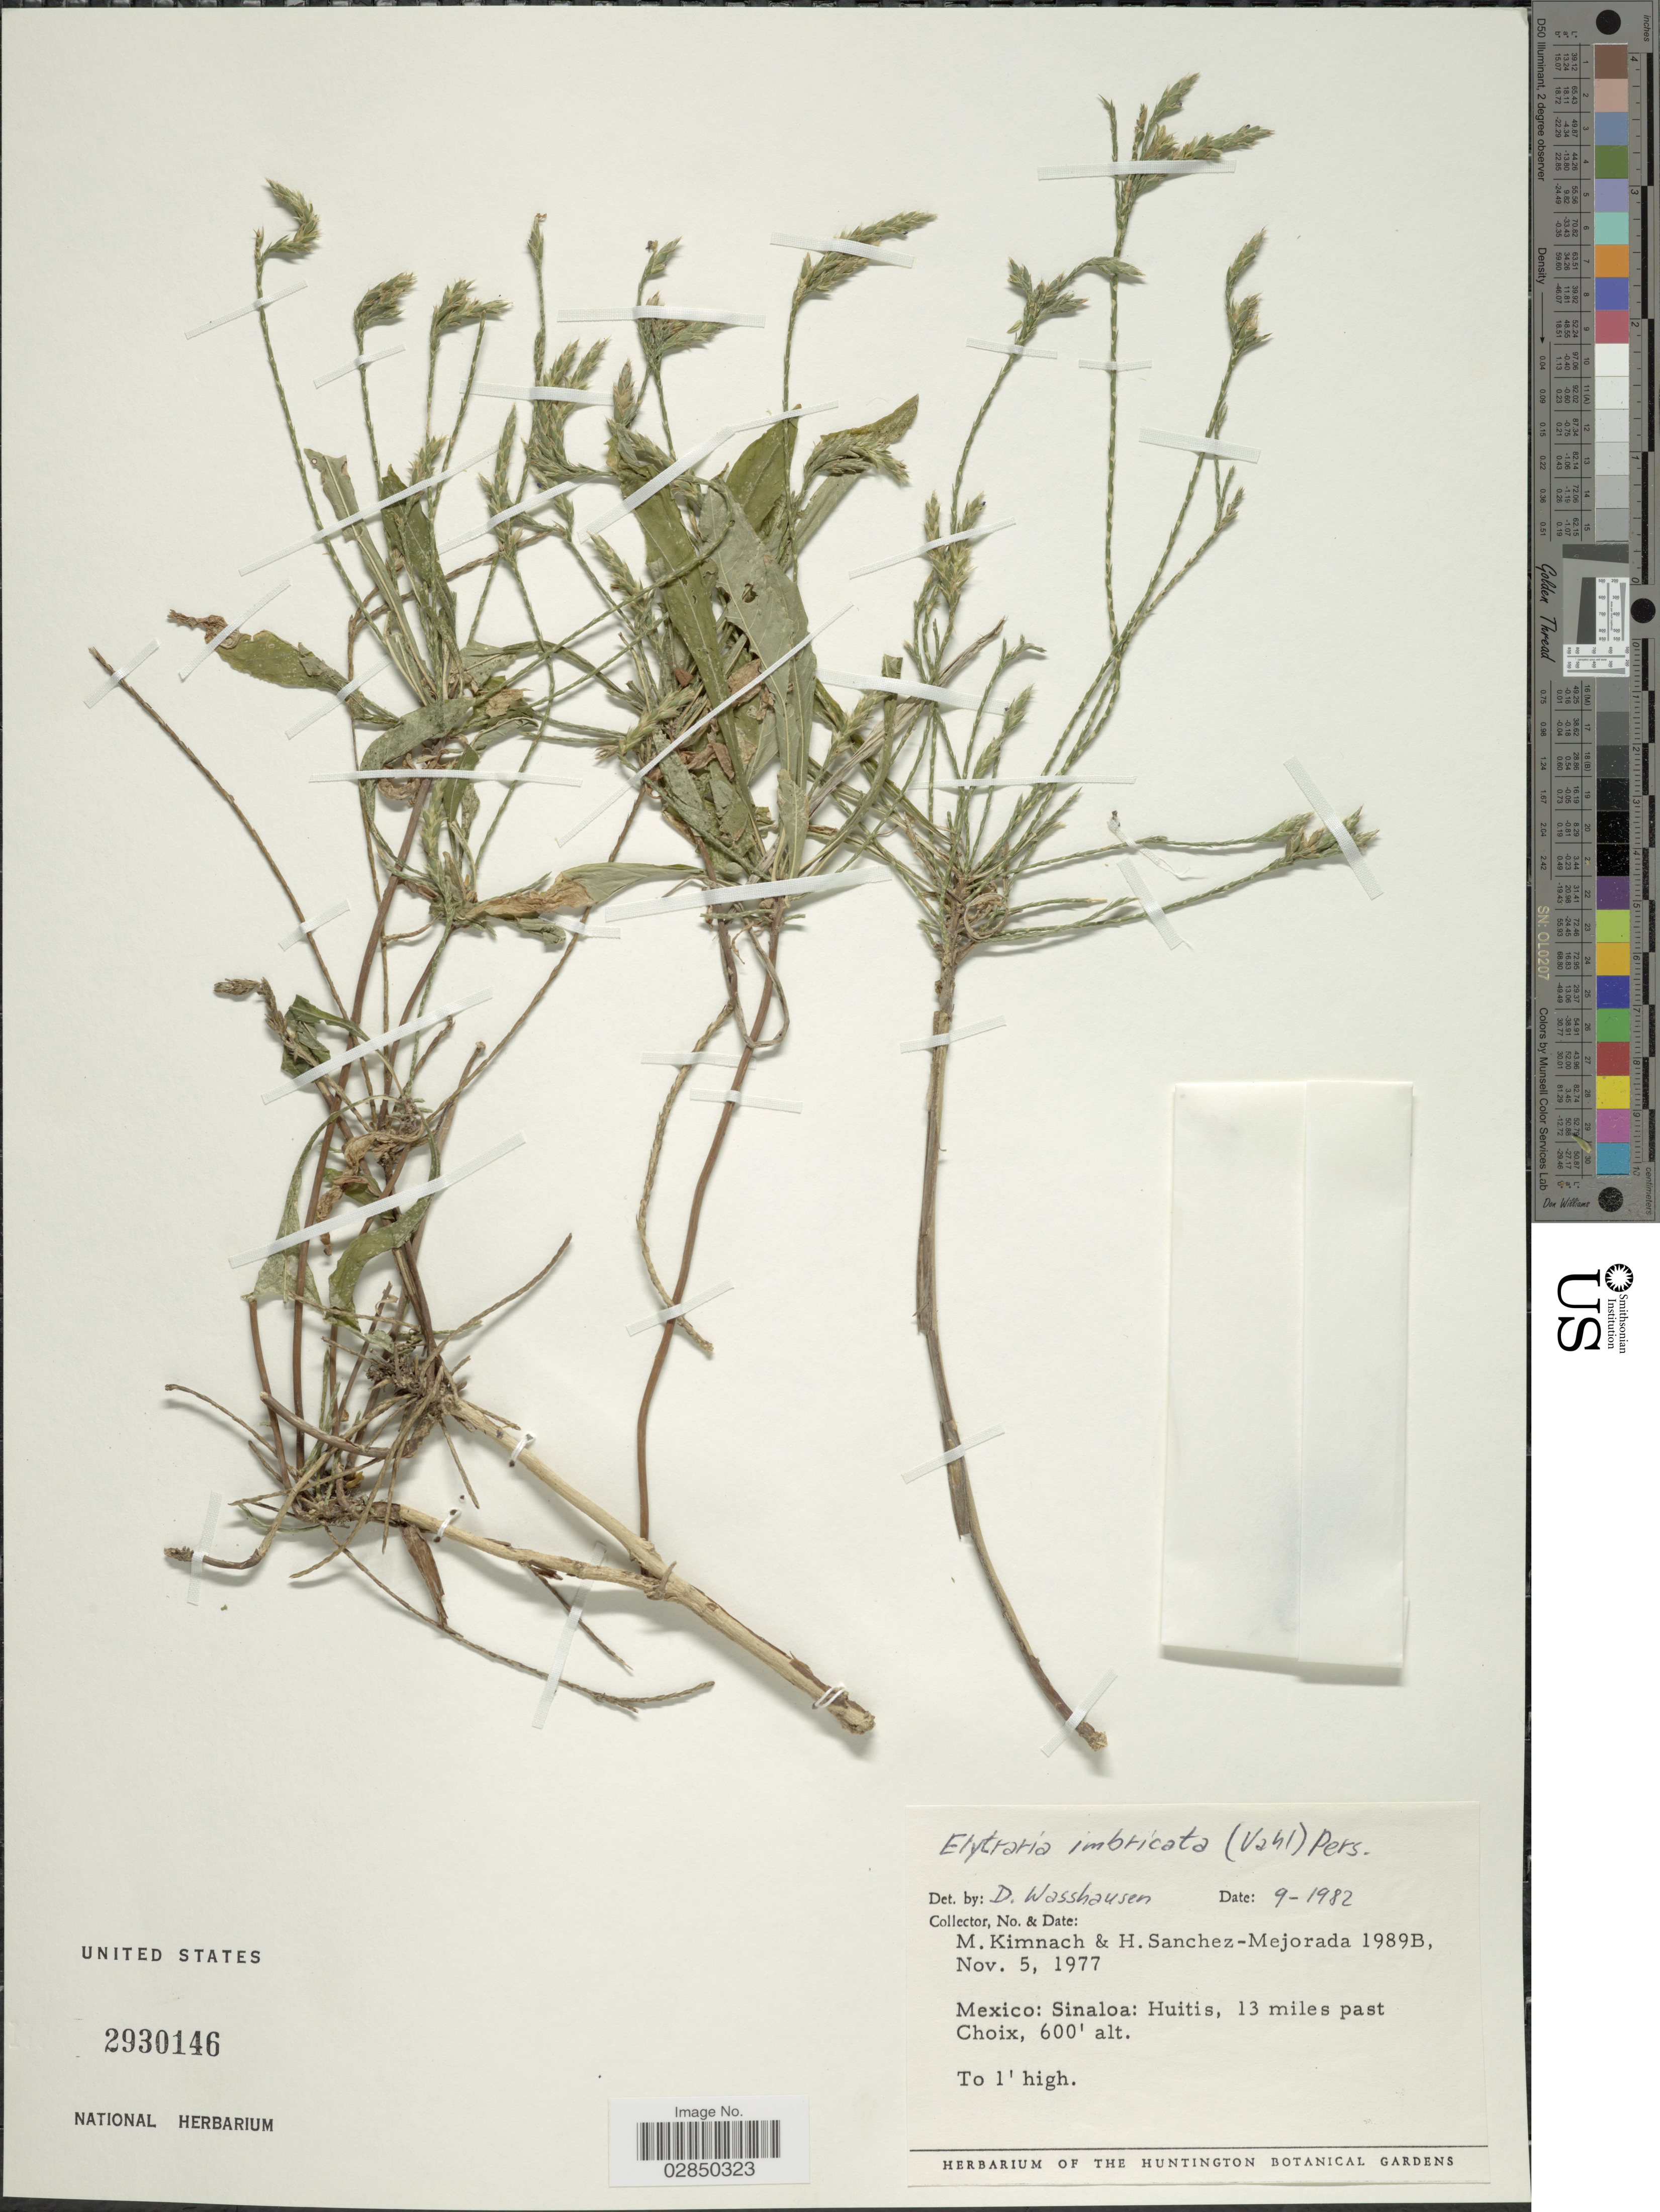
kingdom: Plantae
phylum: Tracheophyta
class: Magnoliopsida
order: Lamiales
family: Acanthaceae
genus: Elytraria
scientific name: Elytraria imbricata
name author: (Vahl) Pers.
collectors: M. W. Kimnach & H. Sánchez-Mejorada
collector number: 1989B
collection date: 1977-11-05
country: Mexico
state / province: Sinaloa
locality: Huitis, 13 miles past Choix.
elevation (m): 183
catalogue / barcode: US 2930146